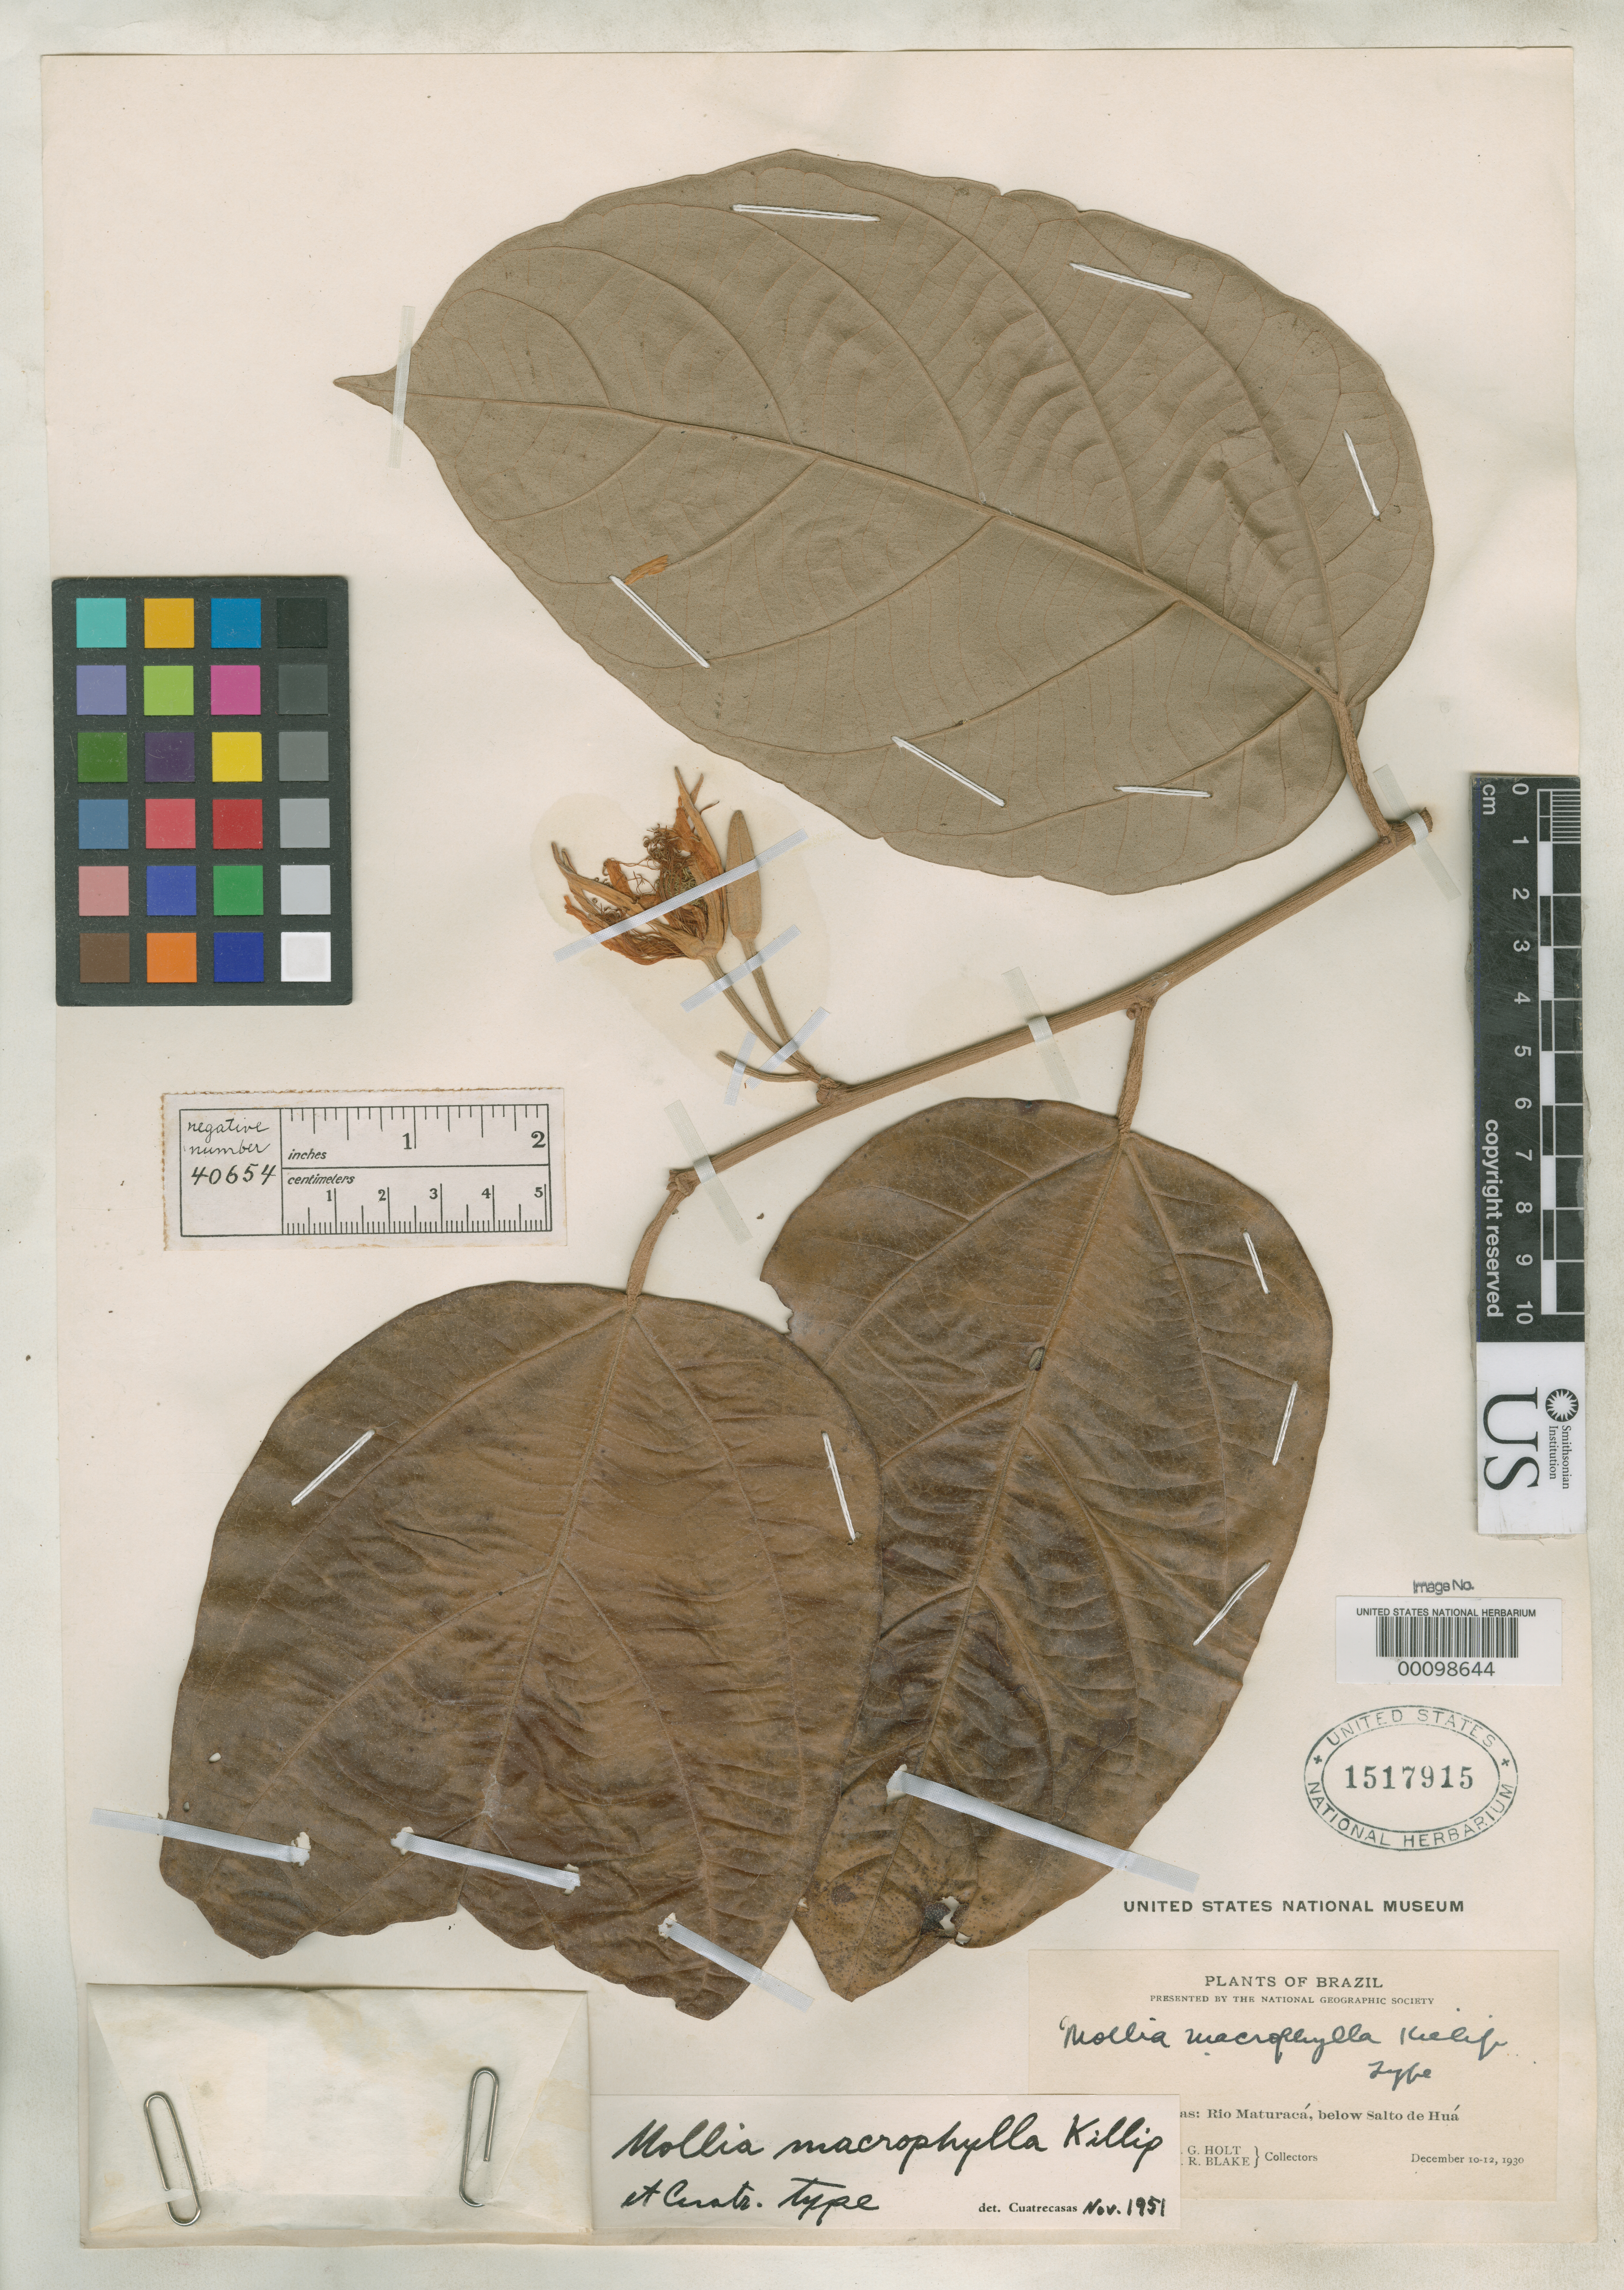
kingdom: Plantae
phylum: Tracheophyta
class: Magnoliopsida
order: Malvales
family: Malvaceae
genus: Mollia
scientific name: Mollia macrophylla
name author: Killip & Cuatrec.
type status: Holotype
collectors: E. Holt & E. R. Blake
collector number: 532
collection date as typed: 10 Dec 1930 to 12 Dec 1930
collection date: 1930-12-10/1930-12-12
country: Brazil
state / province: Amazonas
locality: Rio Maturaca, below Salto de Hua.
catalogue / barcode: US 1517915